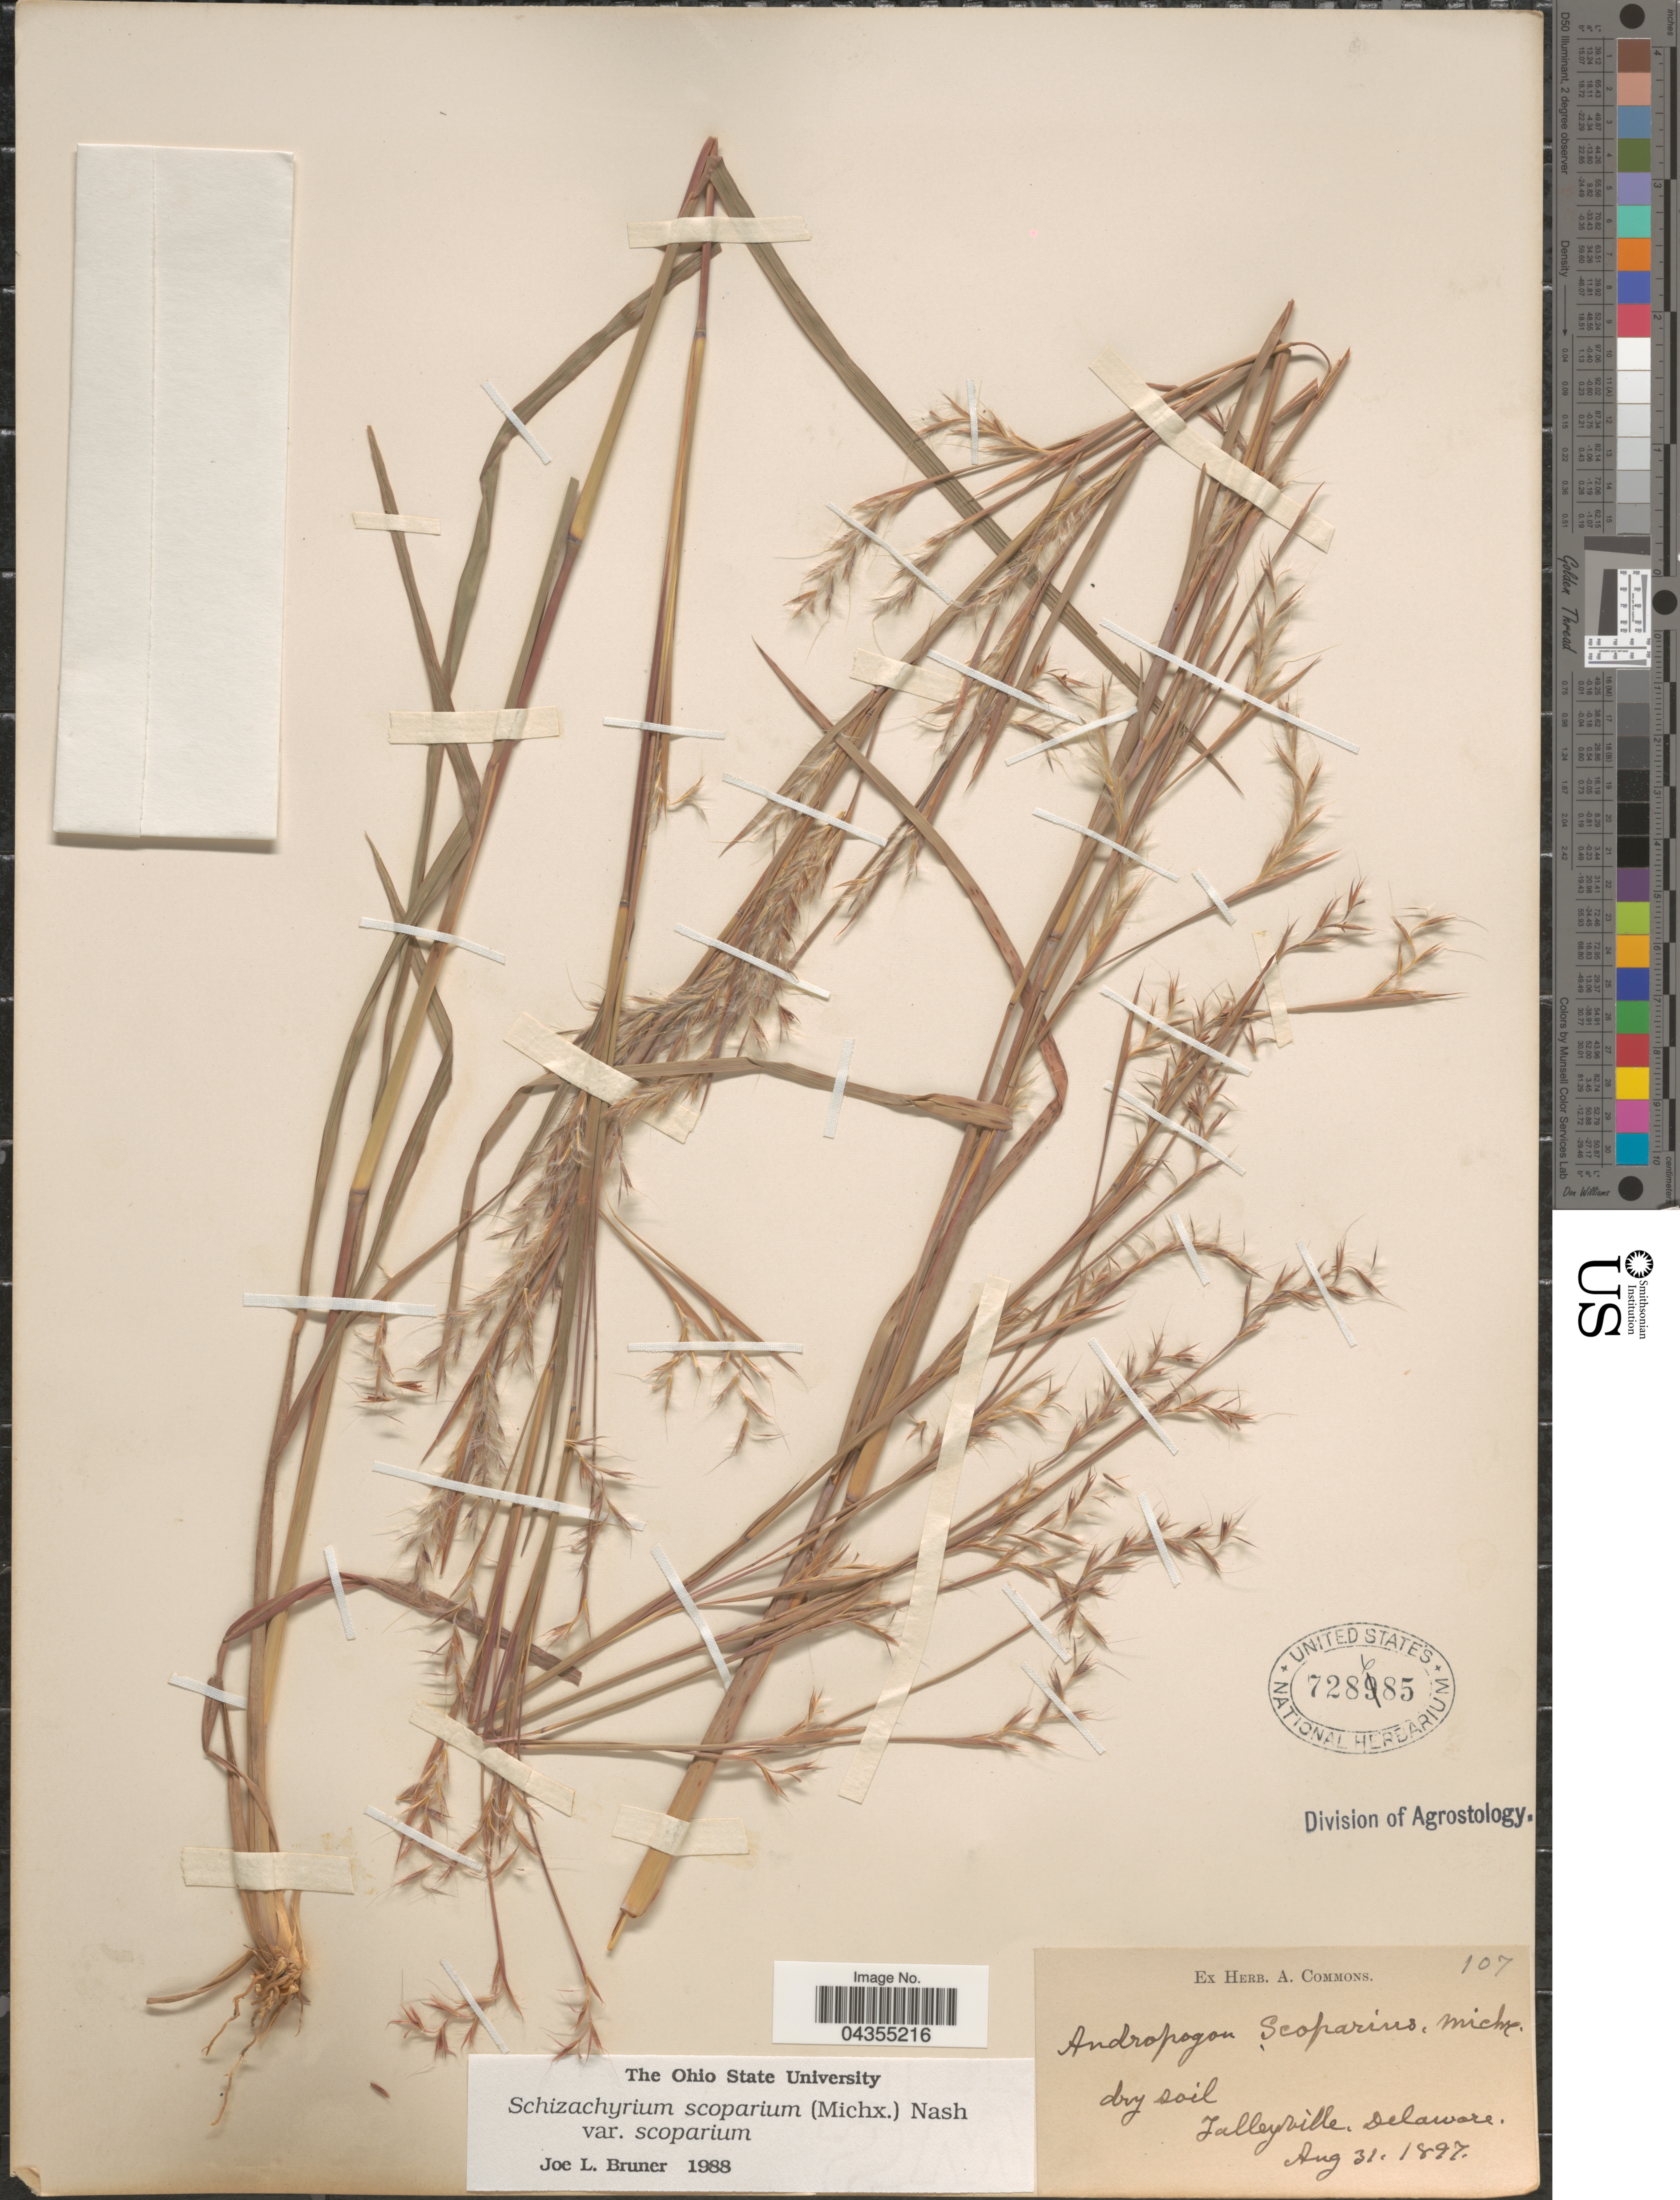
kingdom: Plantae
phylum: Tracheophyta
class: Liliopsida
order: Poales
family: Poaceae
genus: Schizachyrium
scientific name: Schizachyrium scoparium var. scoparium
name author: (Michx.) Nash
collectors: ex herb. A. Commons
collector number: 107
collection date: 1897-08-31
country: United States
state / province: Delaware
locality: Talleyville.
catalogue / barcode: US 728685